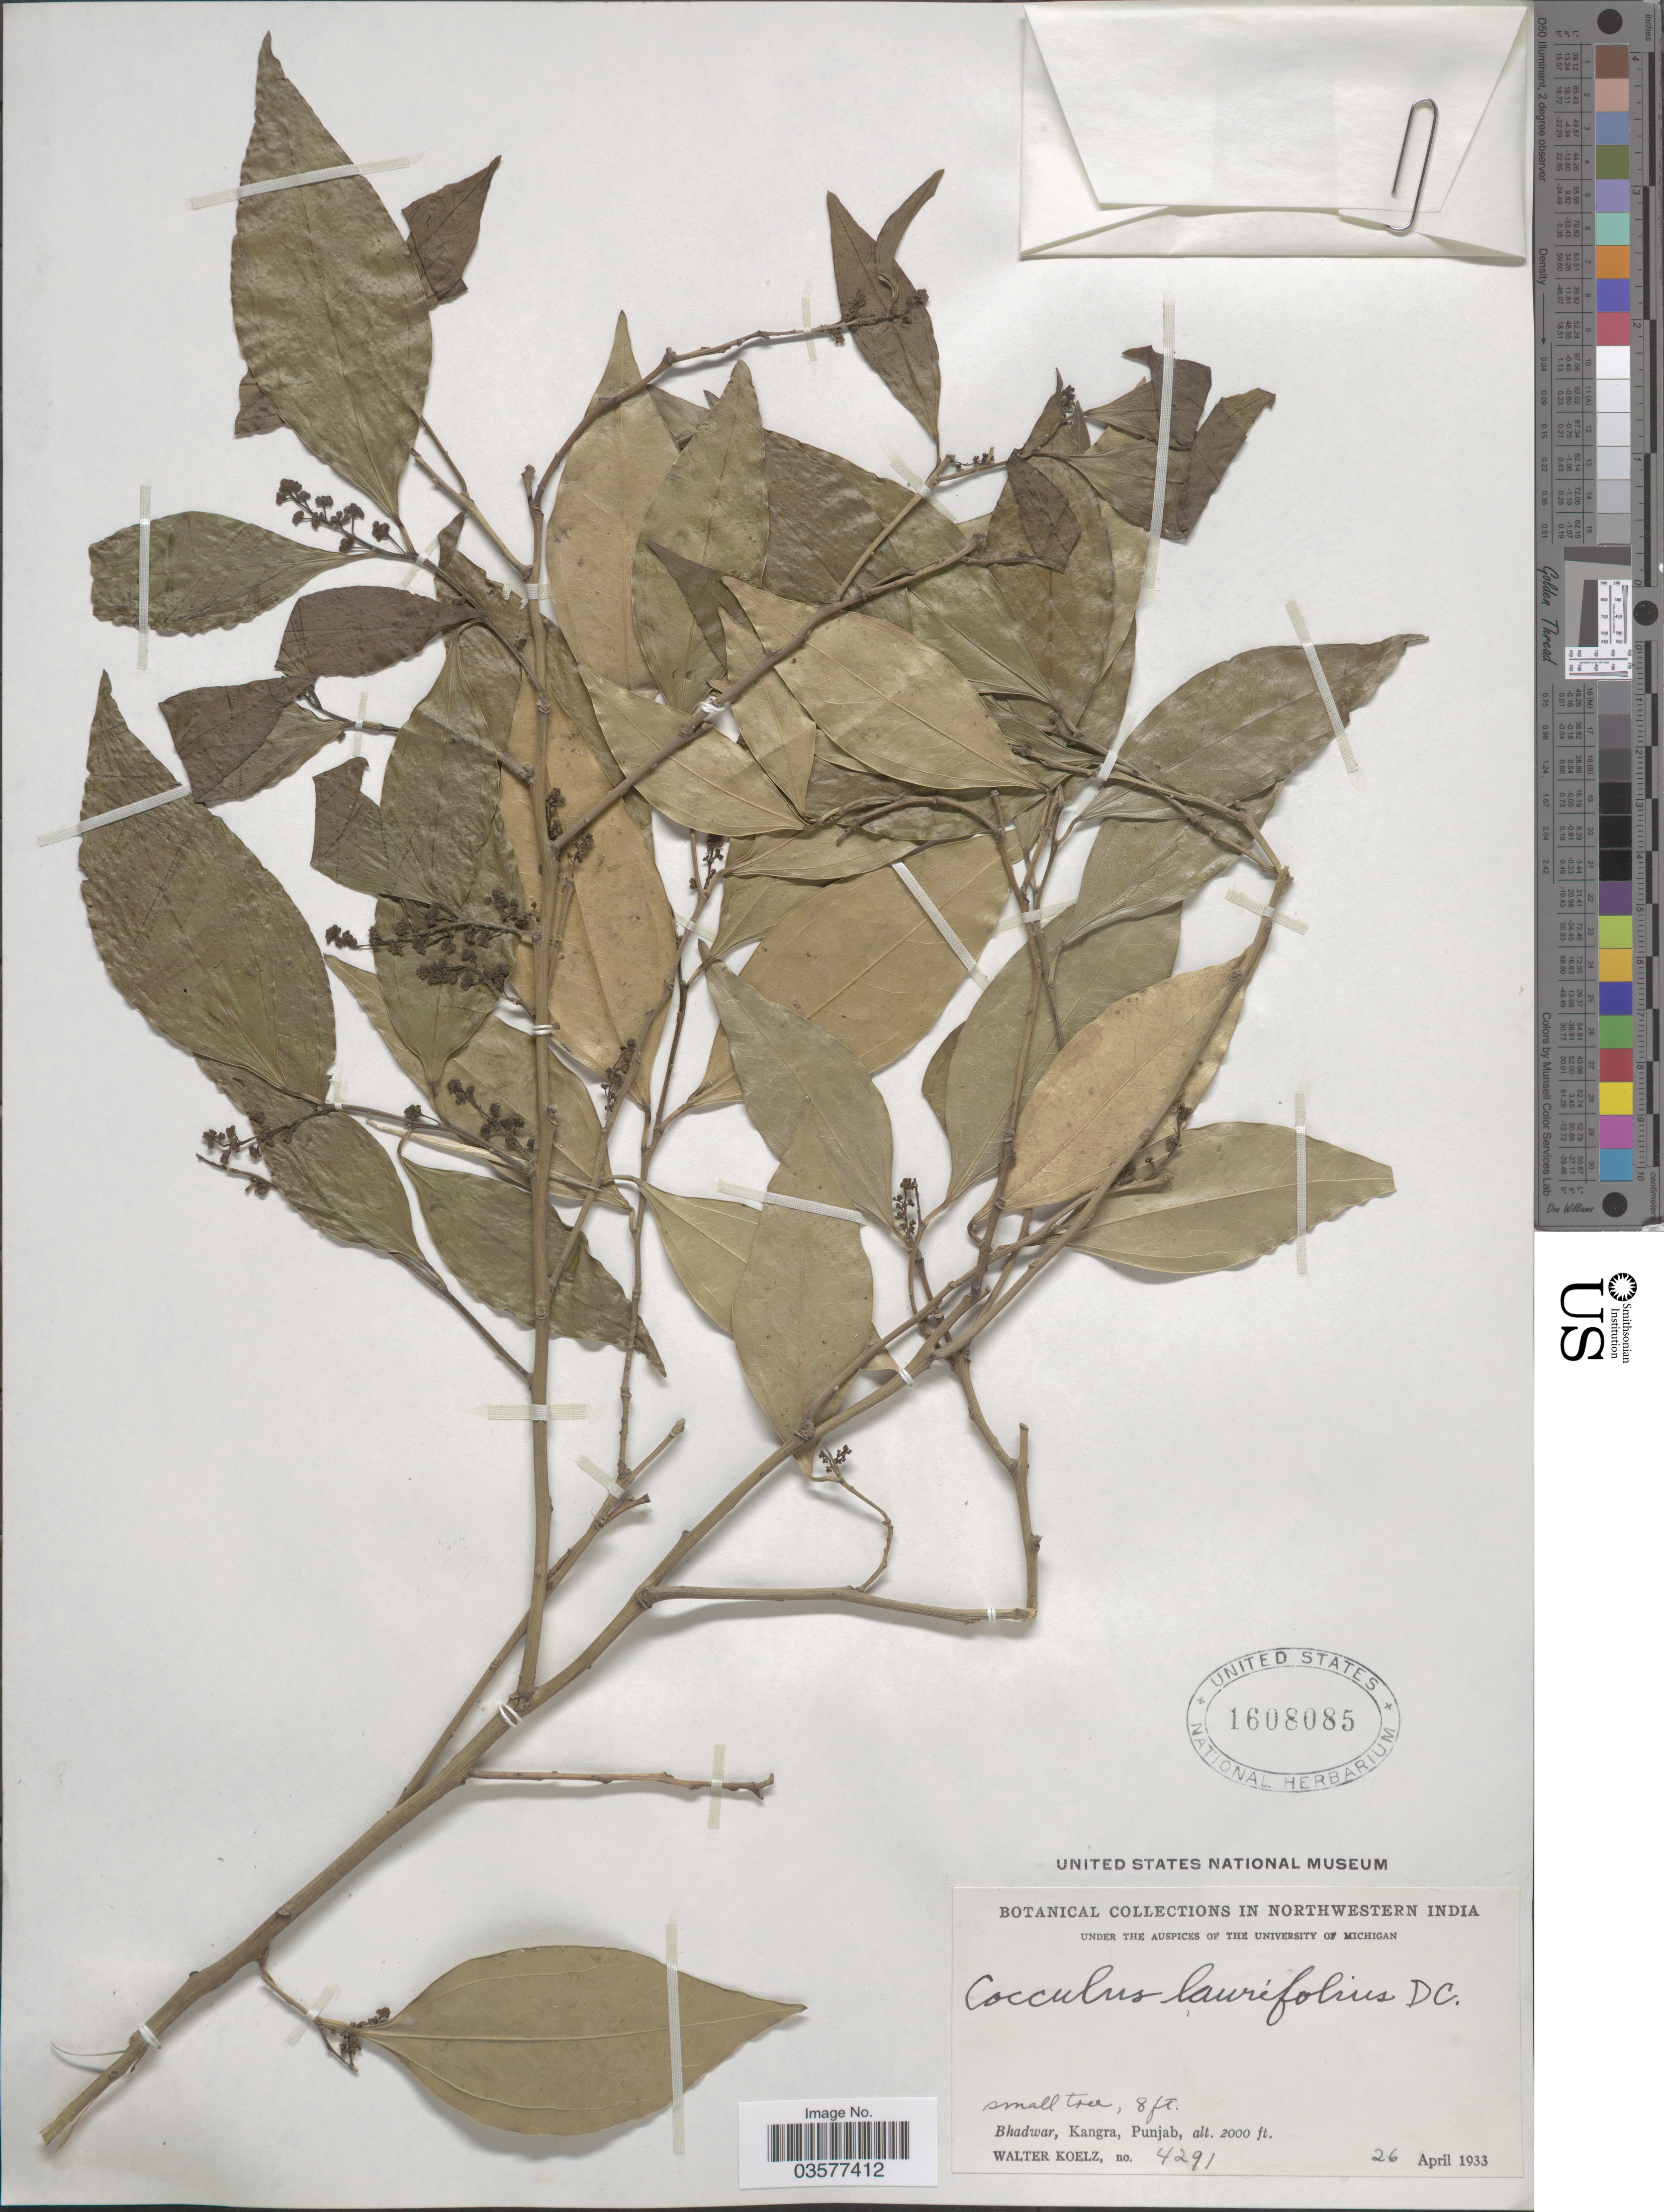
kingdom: Plantae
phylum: Tracheophyta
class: Magnoliopsida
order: Ranunculales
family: Menispermaceae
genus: Cocculus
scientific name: Cocculus laurifolius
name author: DC.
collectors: W. N. Koelz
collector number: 4291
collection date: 1933-04-26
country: India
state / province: Punjab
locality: Northwestern India. Bhadwar, Kangra.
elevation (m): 610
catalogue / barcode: US 1608085